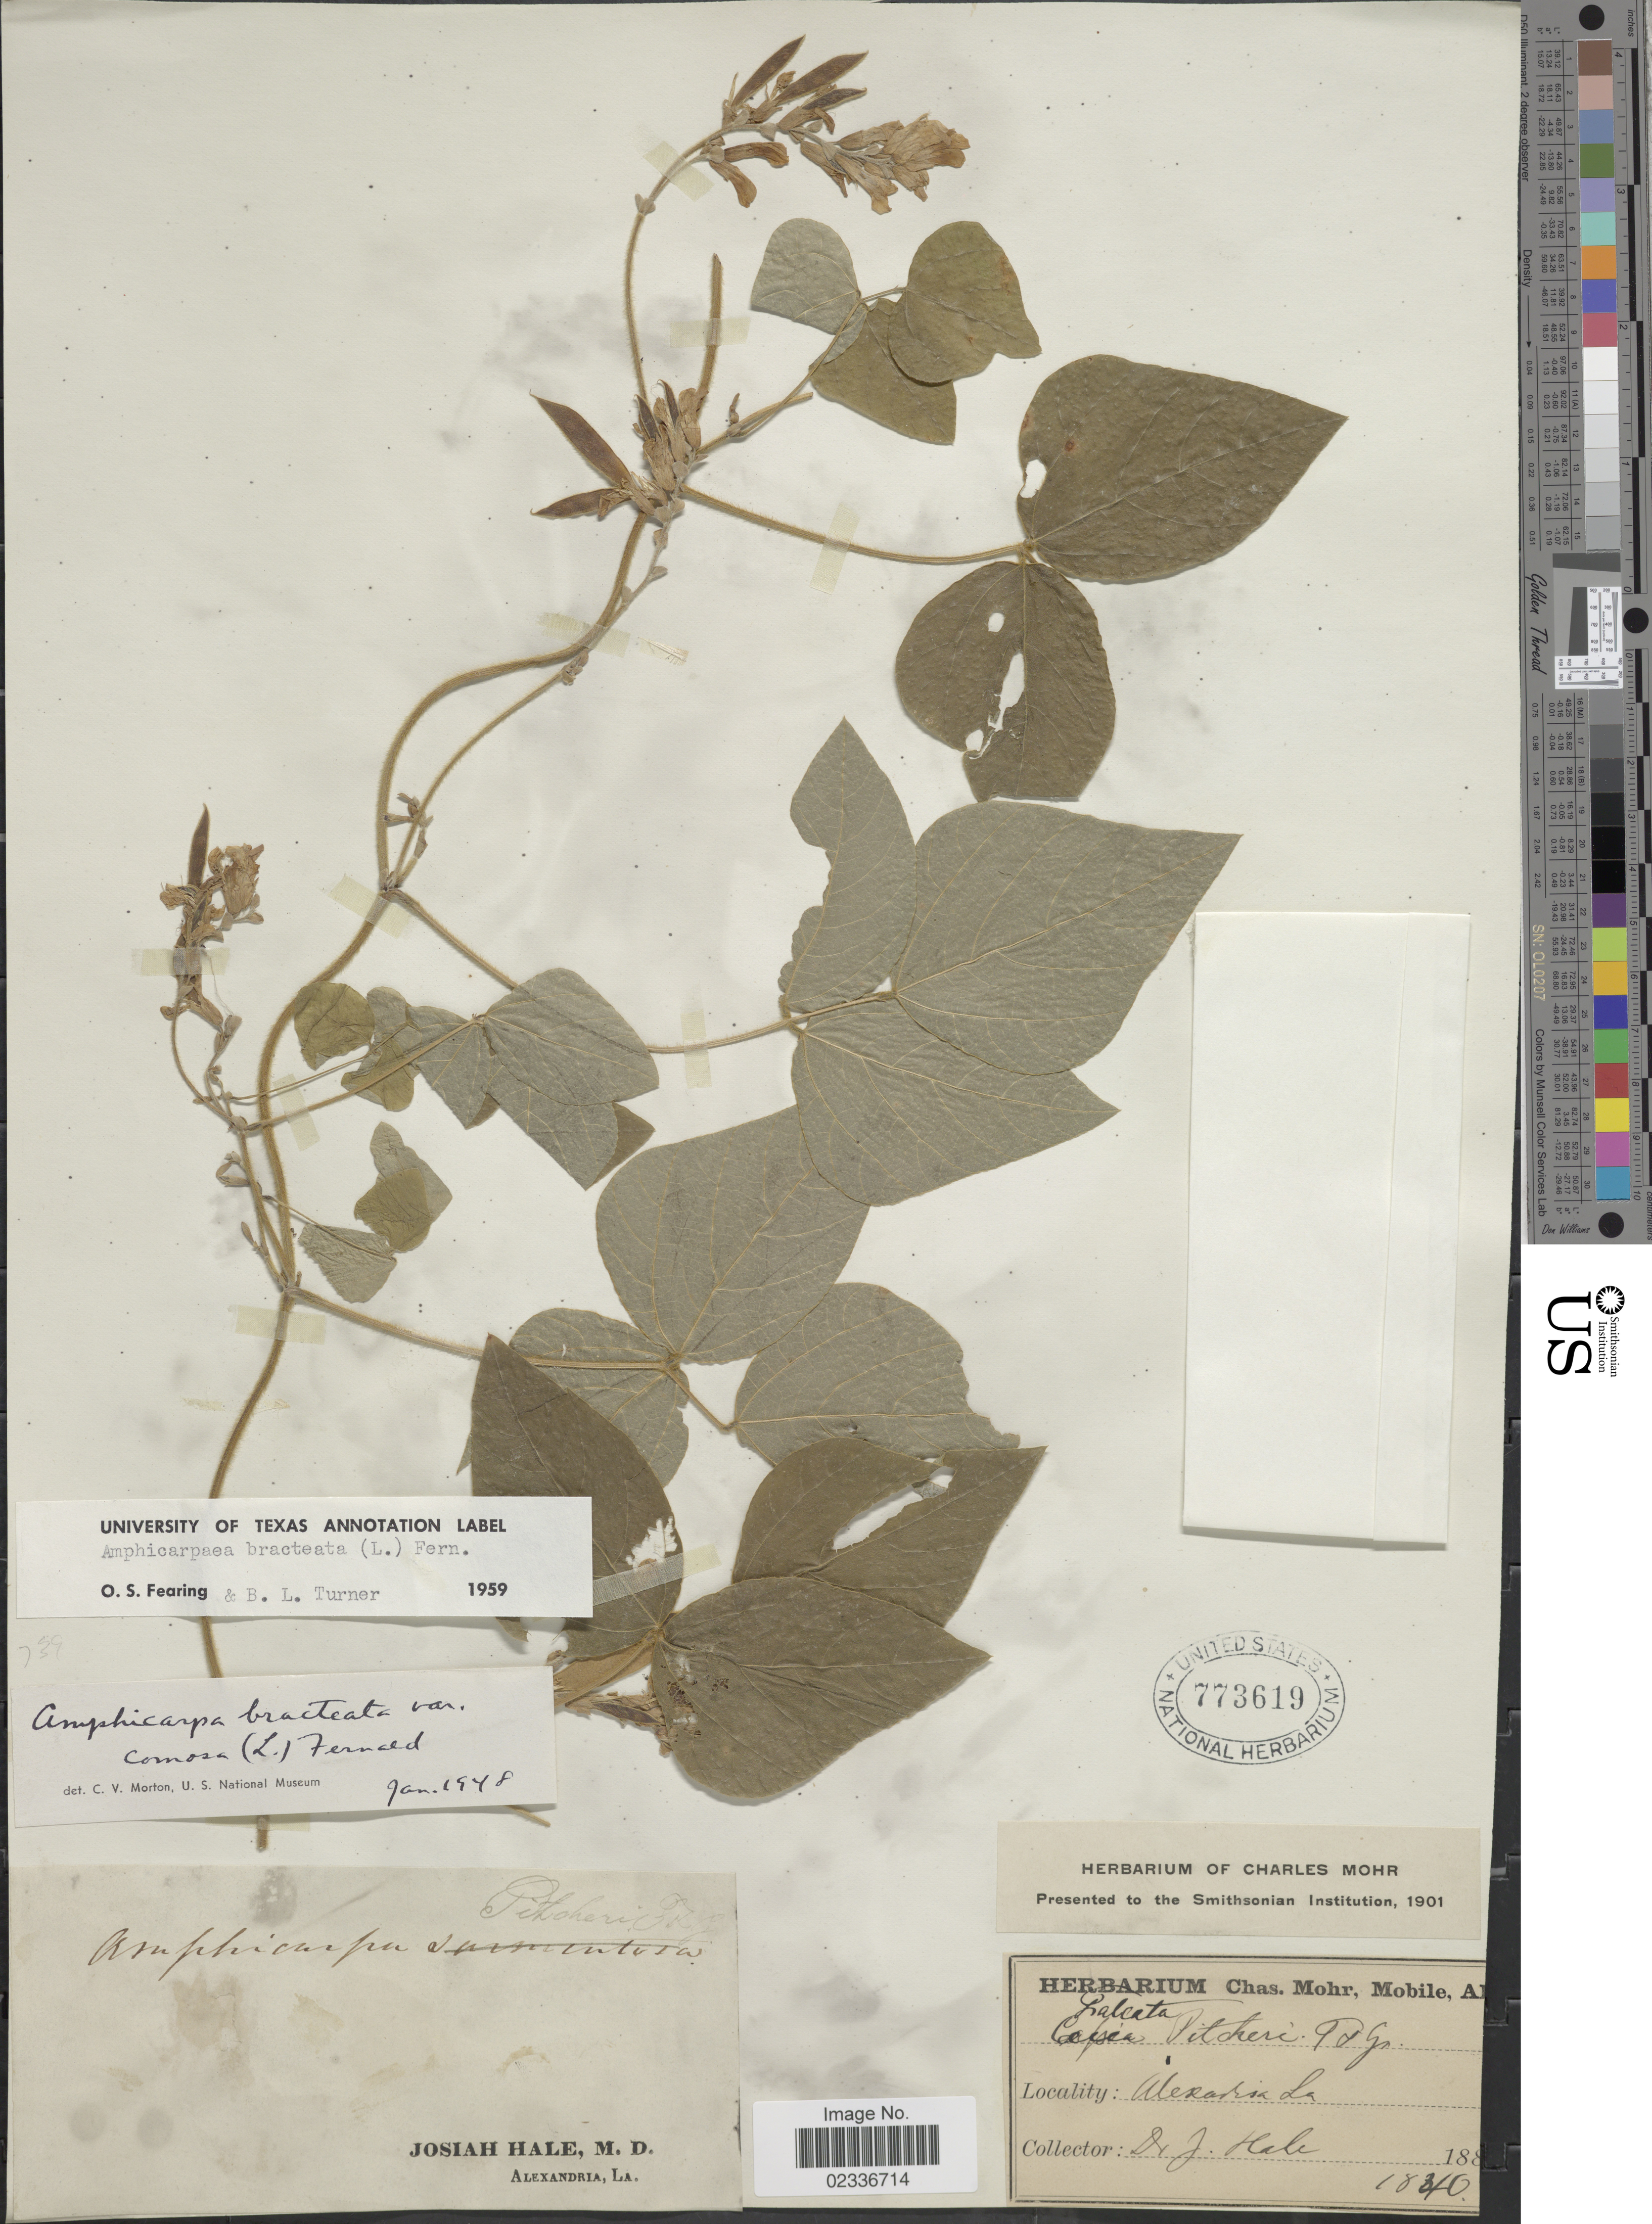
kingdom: Plantae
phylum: Tracheophyta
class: Magnoliopsida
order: Fabales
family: Fabaceae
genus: Amphicarpaea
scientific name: Amphicarpaea bracteata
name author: (L.) Fernald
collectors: J. Hale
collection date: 1840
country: United States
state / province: Louisiana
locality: Alexandria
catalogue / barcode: US 773619